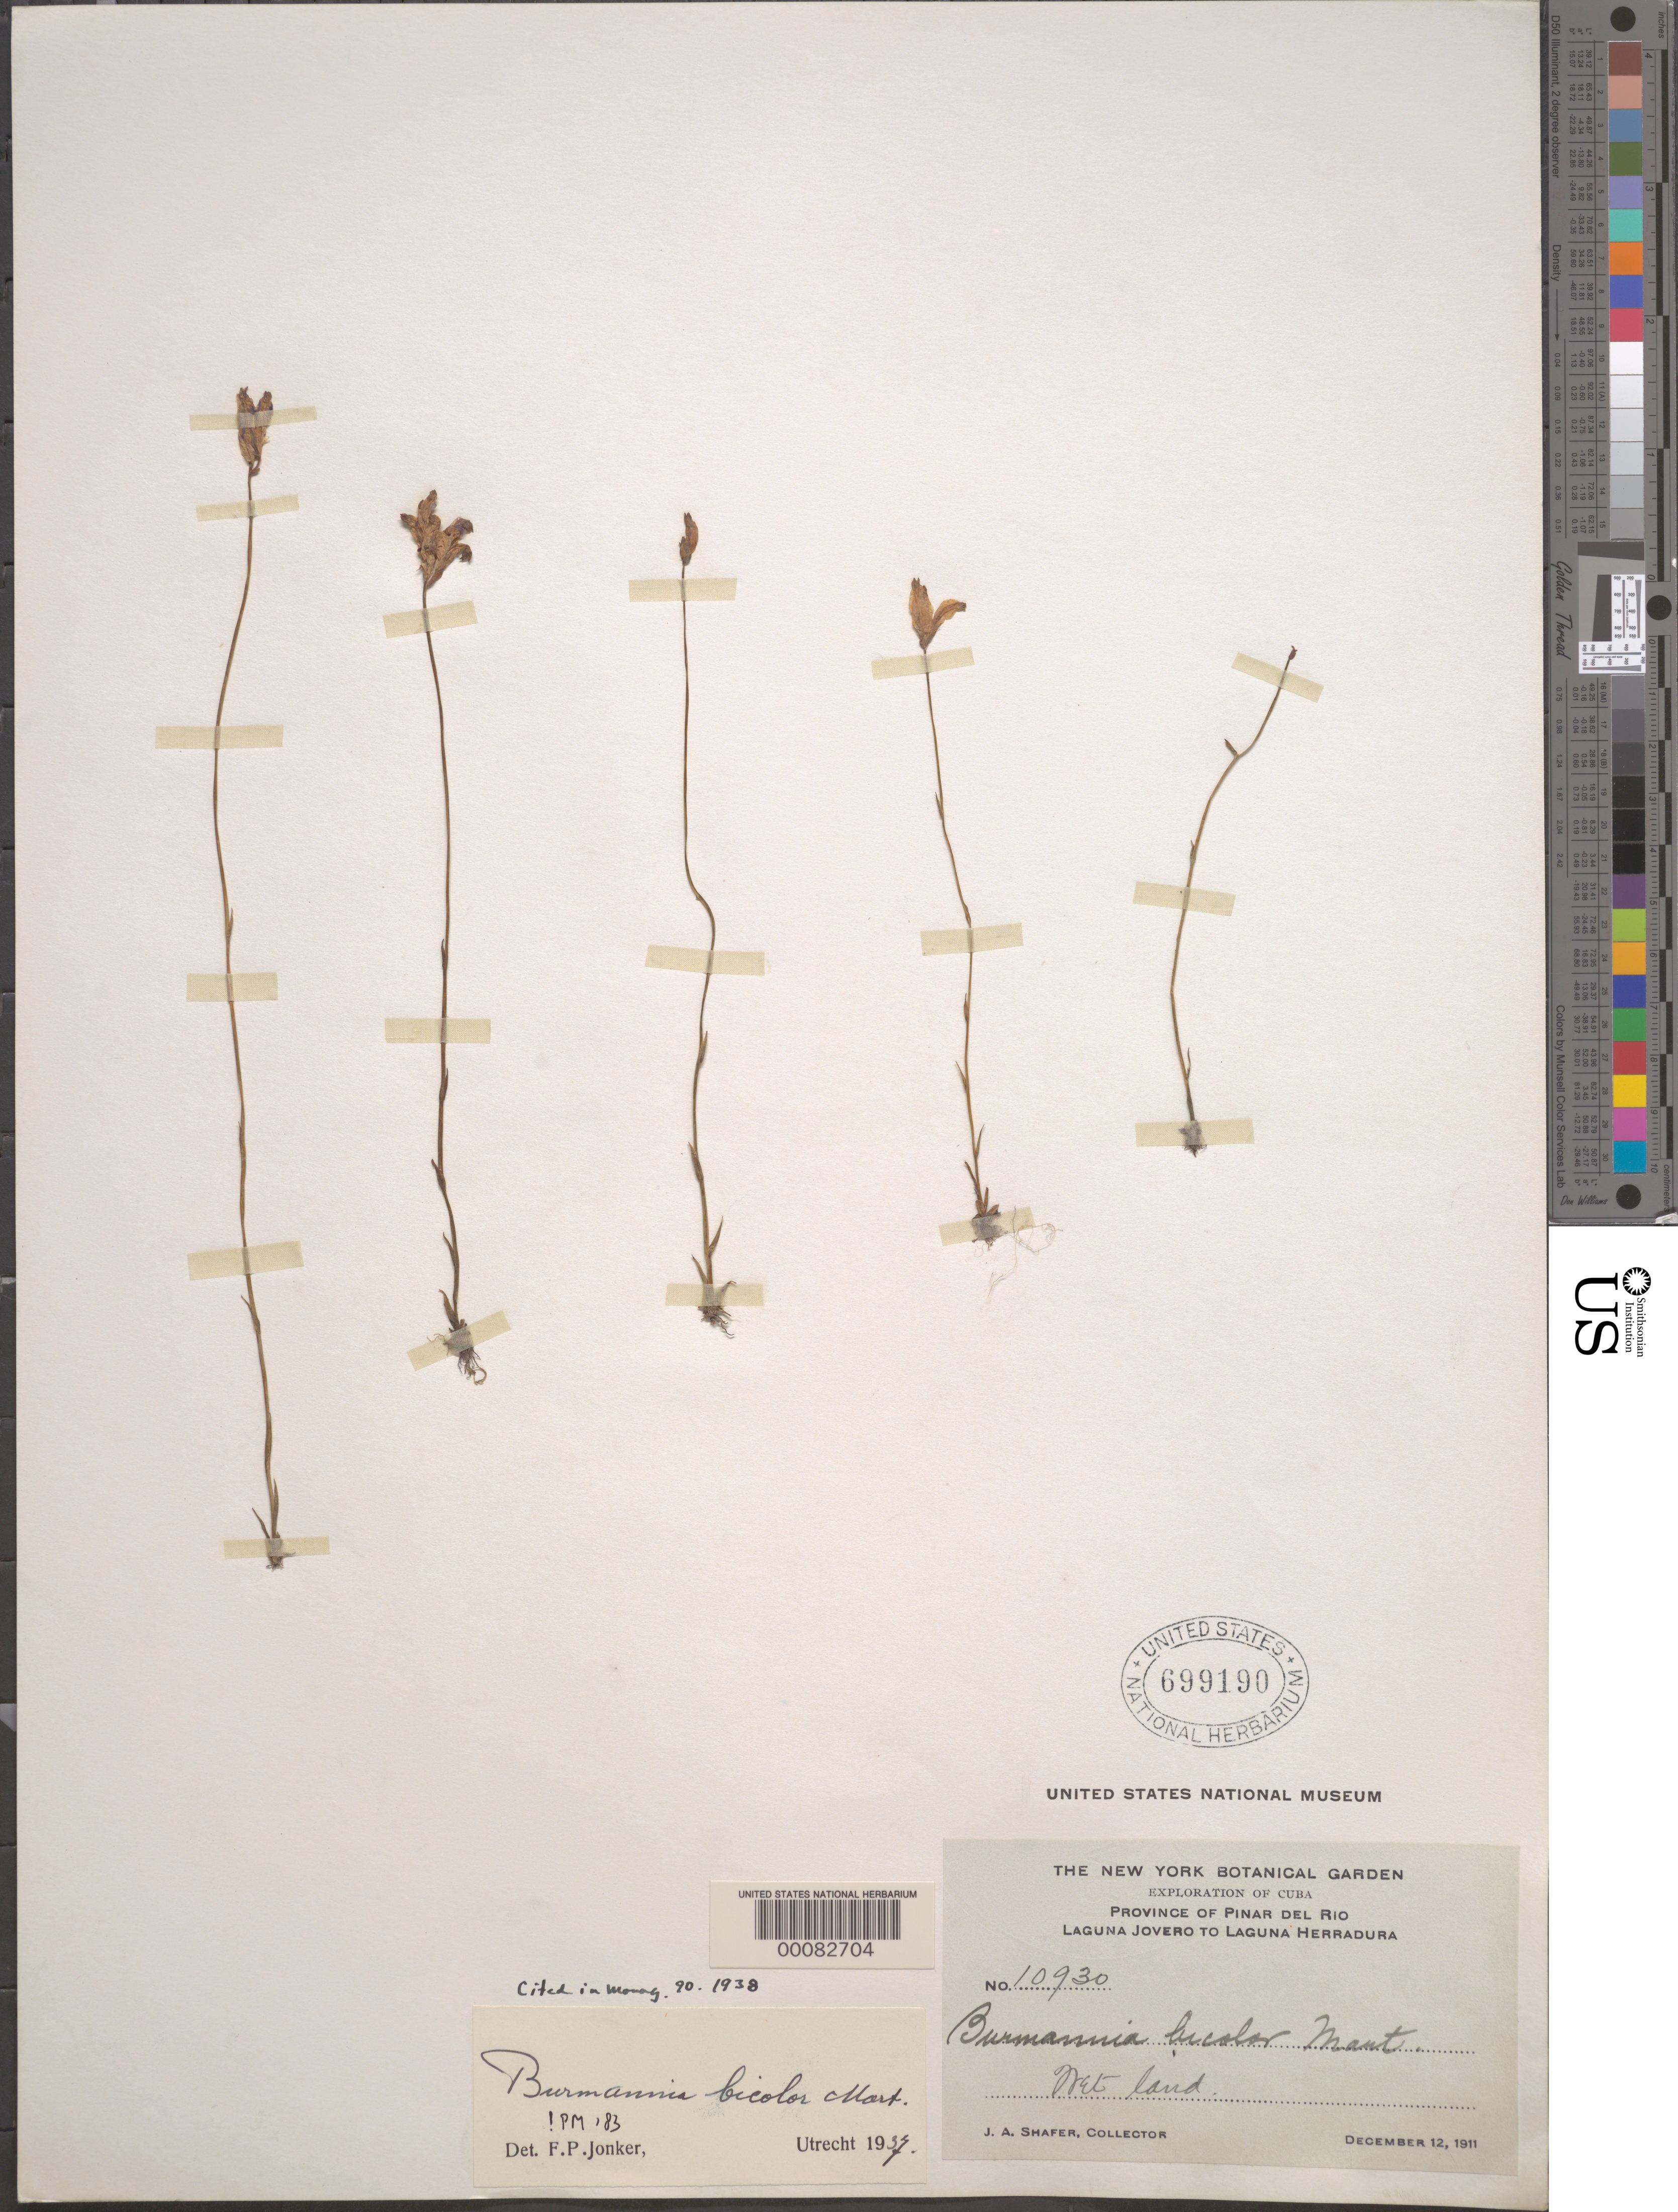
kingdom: Plantae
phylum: Tracheophyta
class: Liliopsida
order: Dioscoreales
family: Burmanniaceae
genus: Burmannia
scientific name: Burmannia bicolor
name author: Mart.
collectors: J. A. Shafer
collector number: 10930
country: Cuba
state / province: Pinar del Rio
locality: Laguna Jovero to Laguna Herradura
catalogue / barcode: US 699190